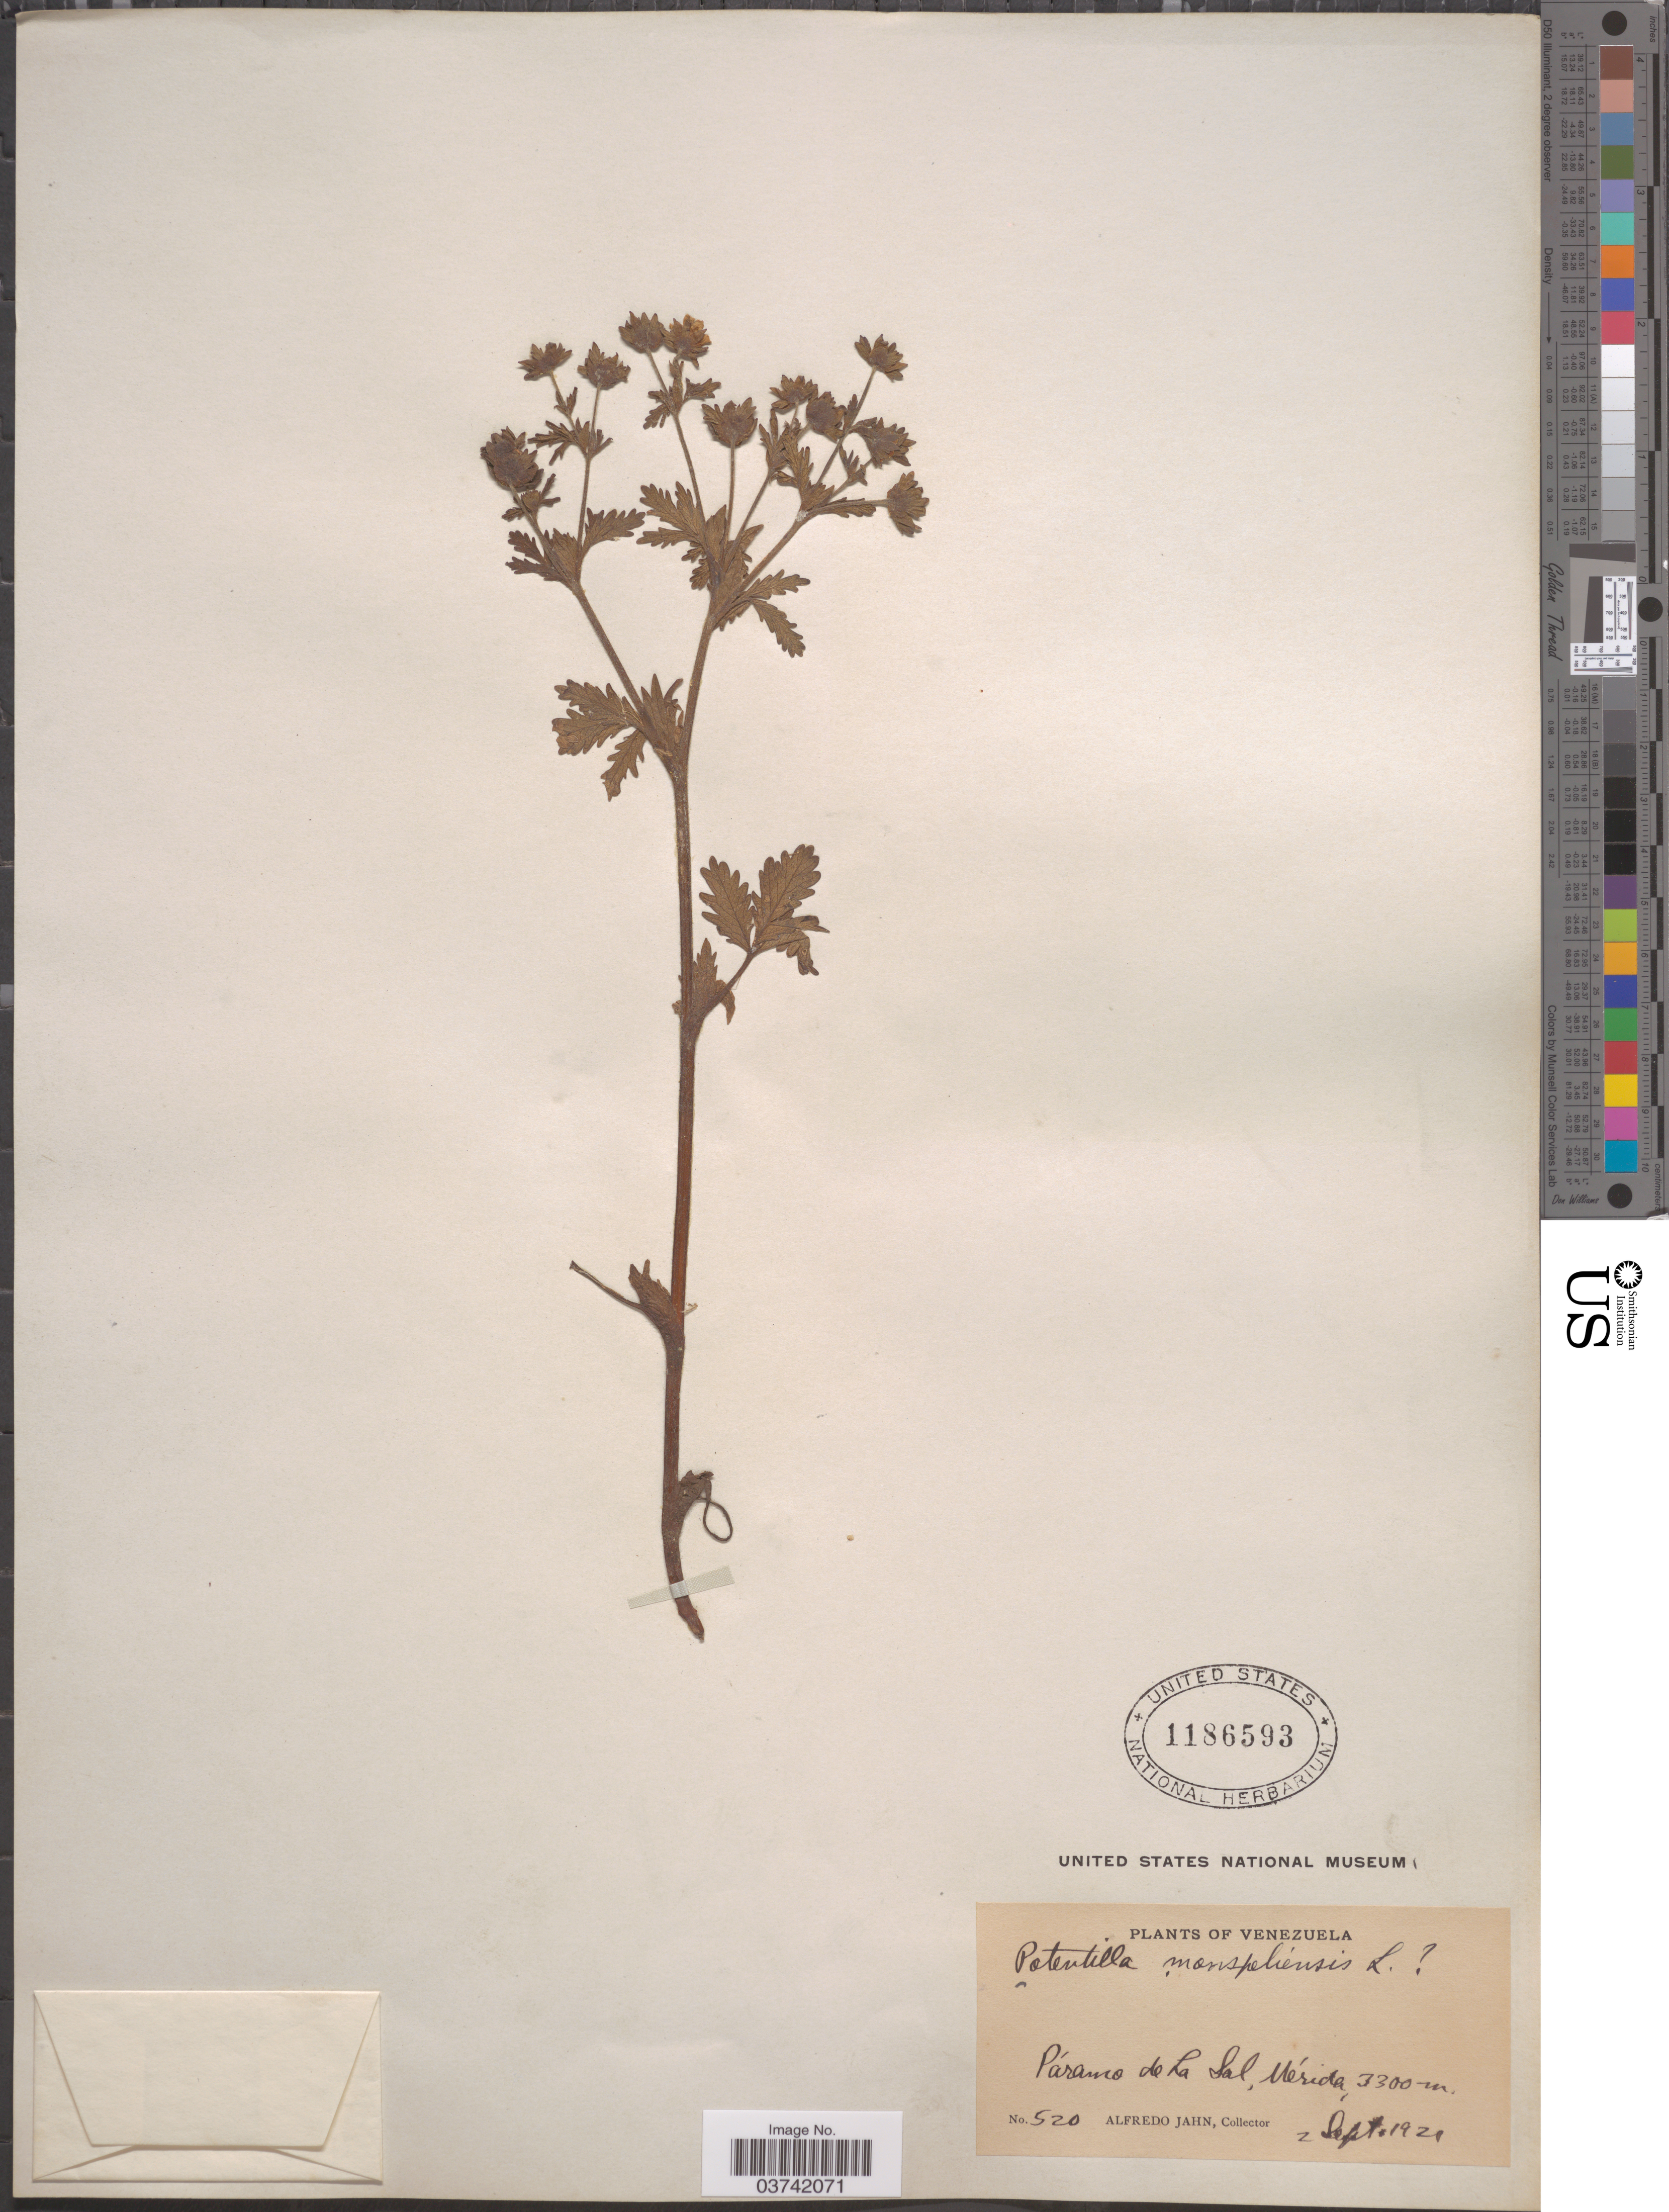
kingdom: Plantae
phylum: Tracheophyta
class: Magnoliopsida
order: Rosales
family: Rosaceae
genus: Potentilla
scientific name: Potentilla heterosepala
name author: Fritsch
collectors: A. Jahn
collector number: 520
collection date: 1921-09-02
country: Venezuela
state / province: Merida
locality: Páramo de La Sal.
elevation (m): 3300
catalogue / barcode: US 1186593